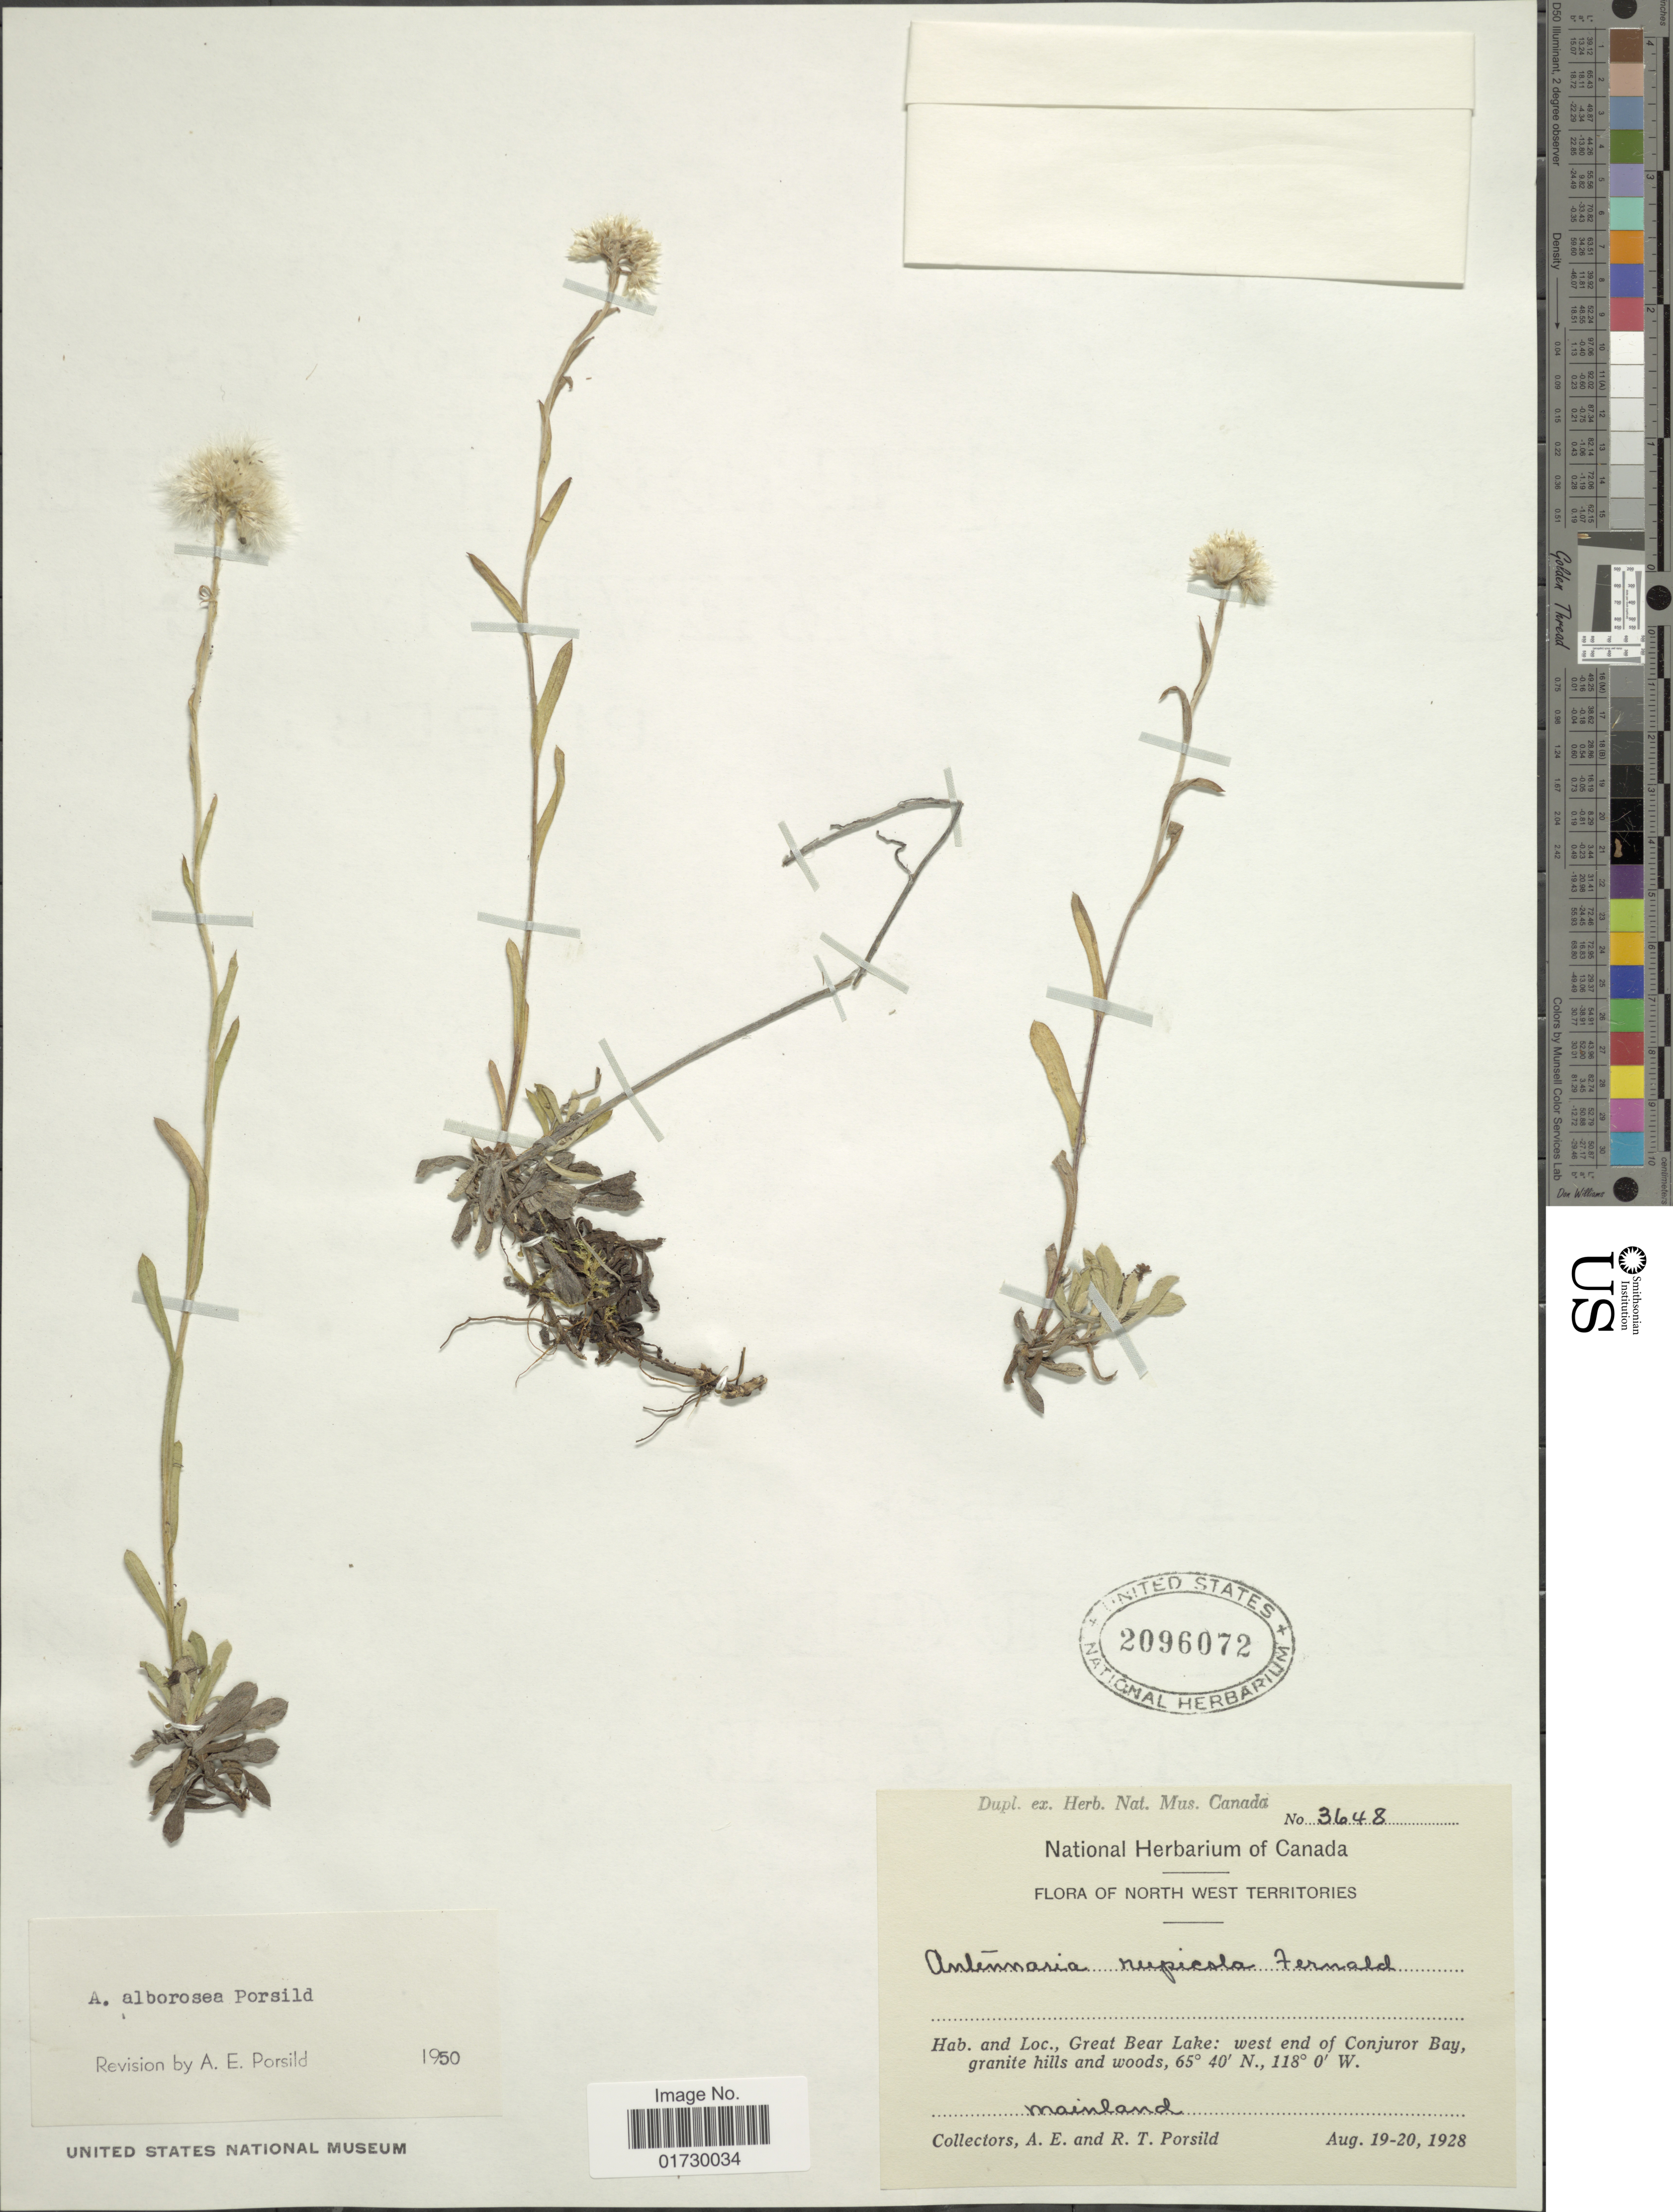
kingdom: Plantae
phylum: Tracheophyta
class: Magnoliopsida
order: Asterales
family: Asteraceae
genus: Antennaria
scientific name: Antennaria alborosea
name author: A.E. Porsild in Porsild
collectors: A. E. Porsild & R. T. Porsild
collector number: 3648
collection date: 1928-08-19/1928-08-20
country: Canada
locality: North West Territories, Great Bear Lake: west end of Conjuror Bay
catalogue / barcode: US 2096072